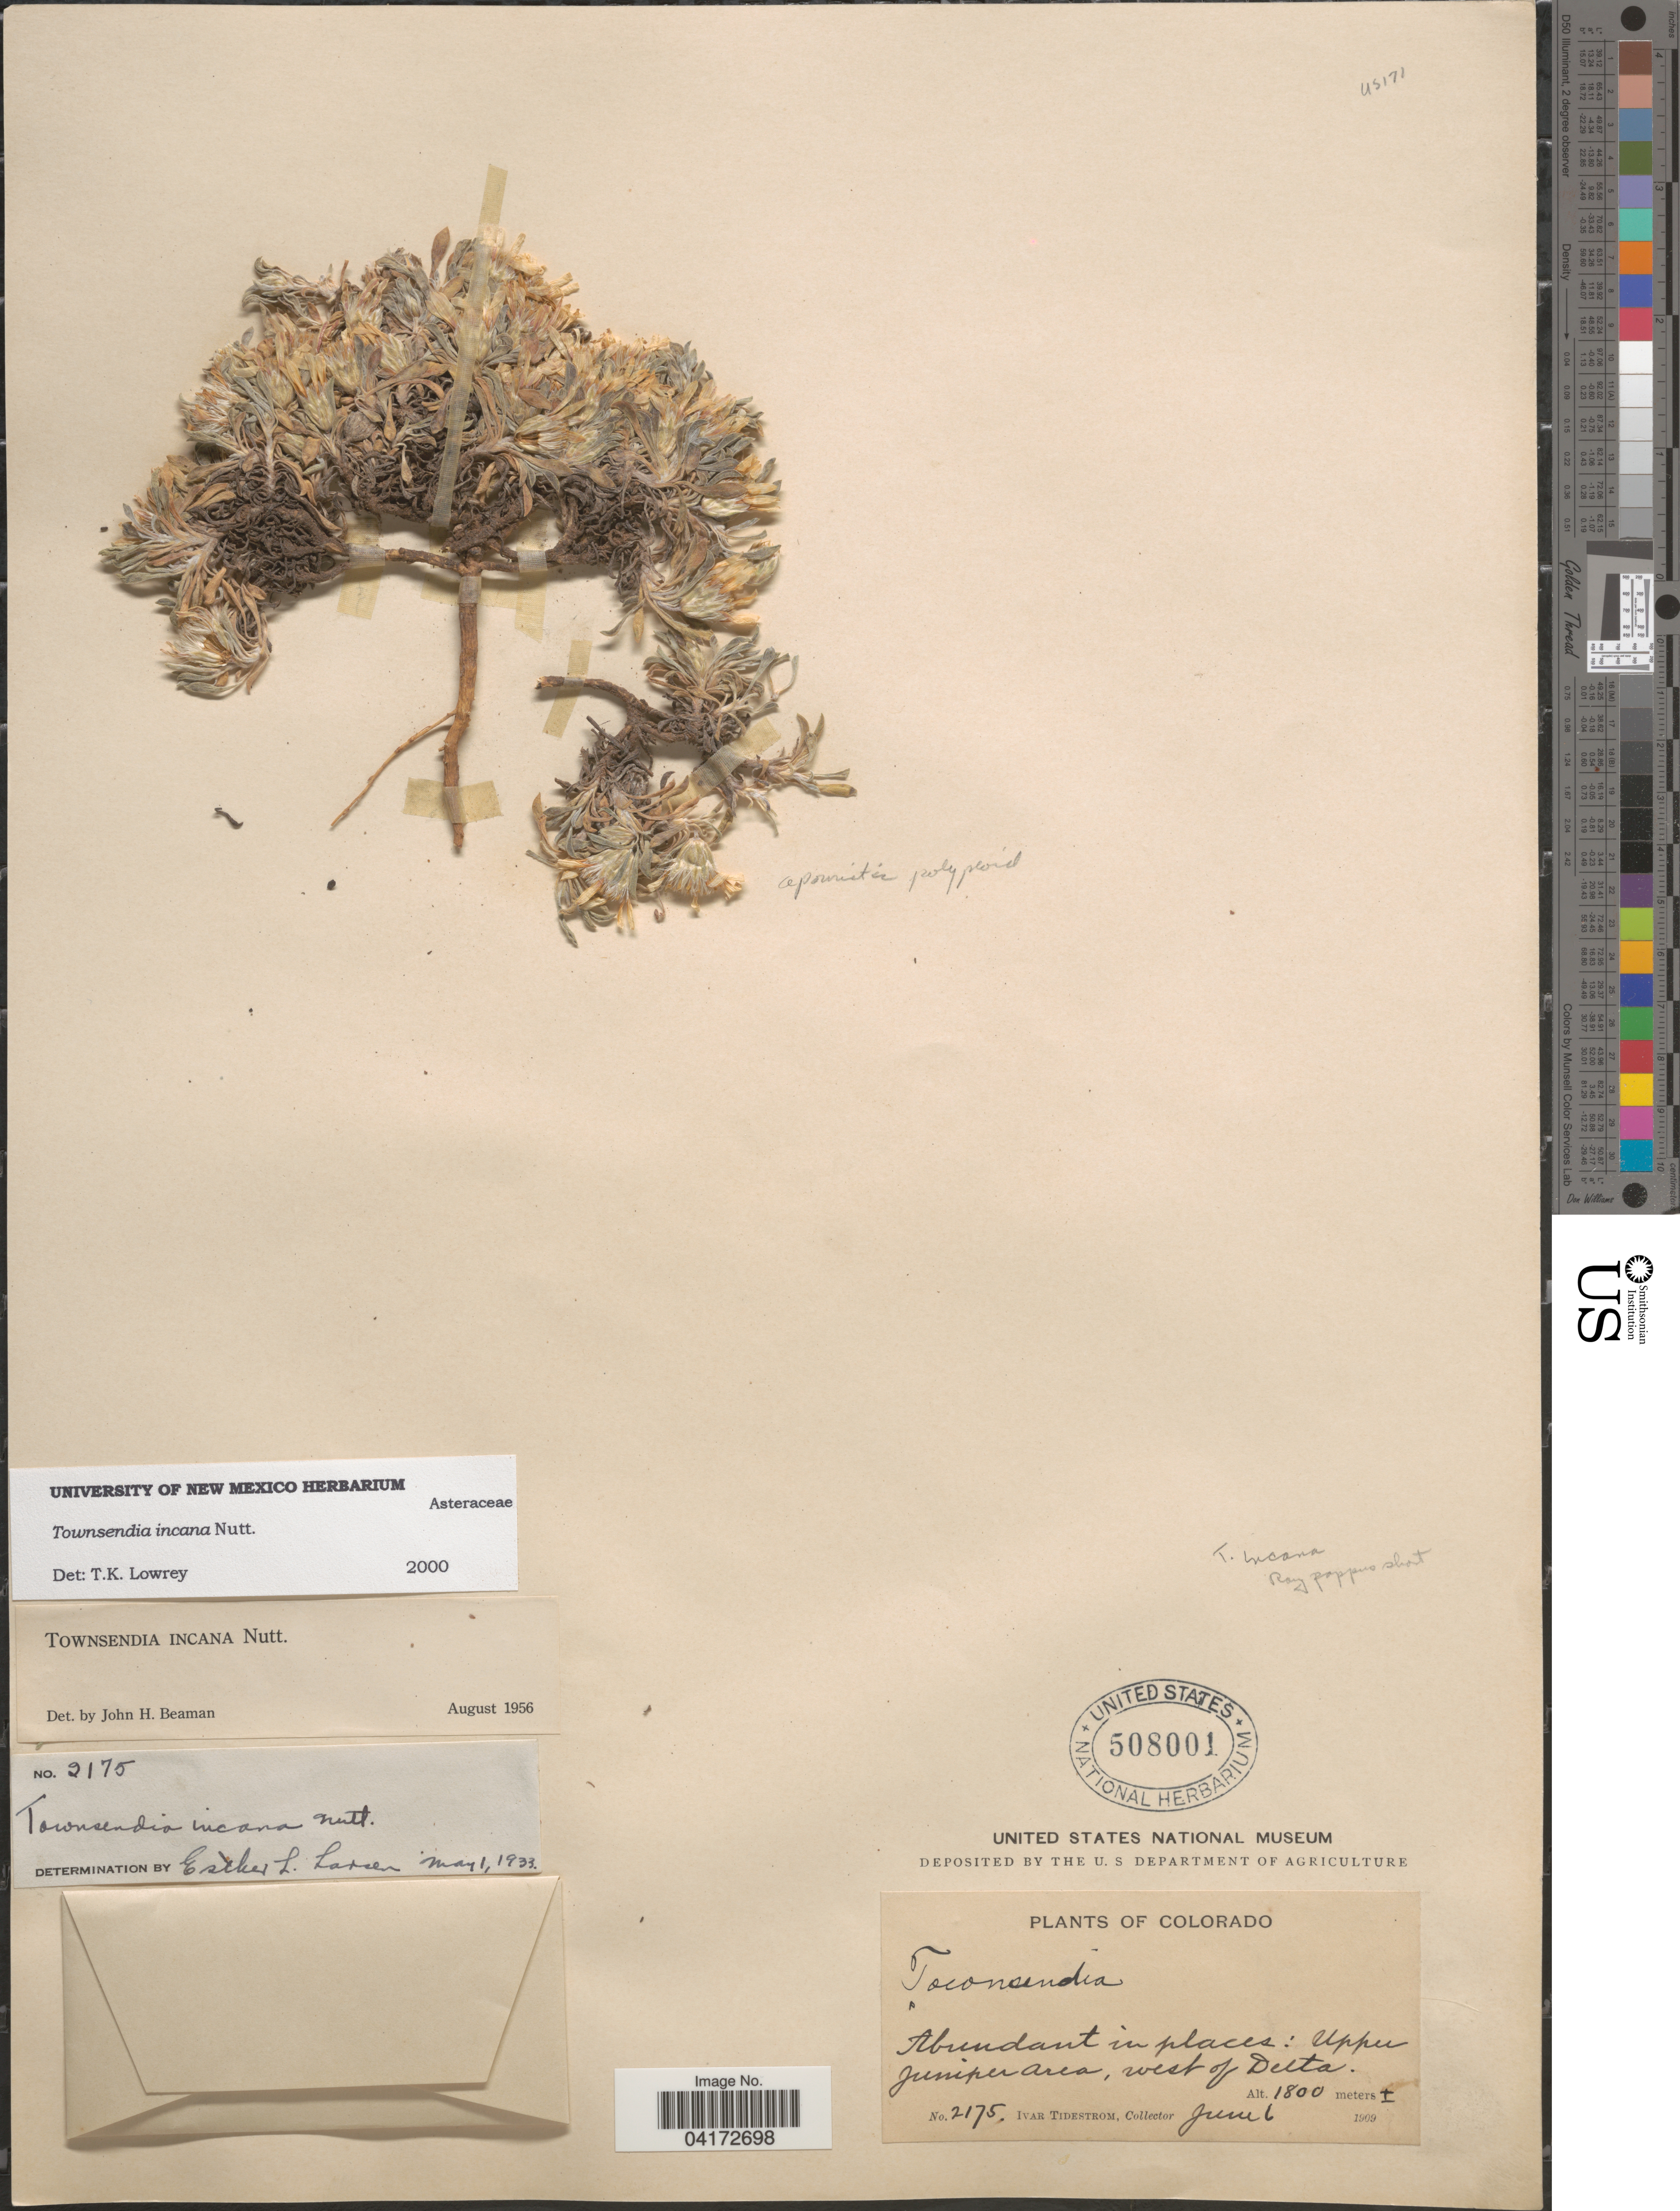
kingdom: Plantae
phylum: Tracheophyta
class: Magnoliopsida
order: Asterales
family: Asteraceae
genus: Townsendia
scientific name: Townsendia incana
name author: Nutt.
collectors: I. F. Tidestrom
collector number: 2175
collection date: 1909-06-06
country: United States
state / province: Colorado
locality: Upper juniper area, west of Delta.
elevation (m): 1800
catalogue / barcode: US 508001